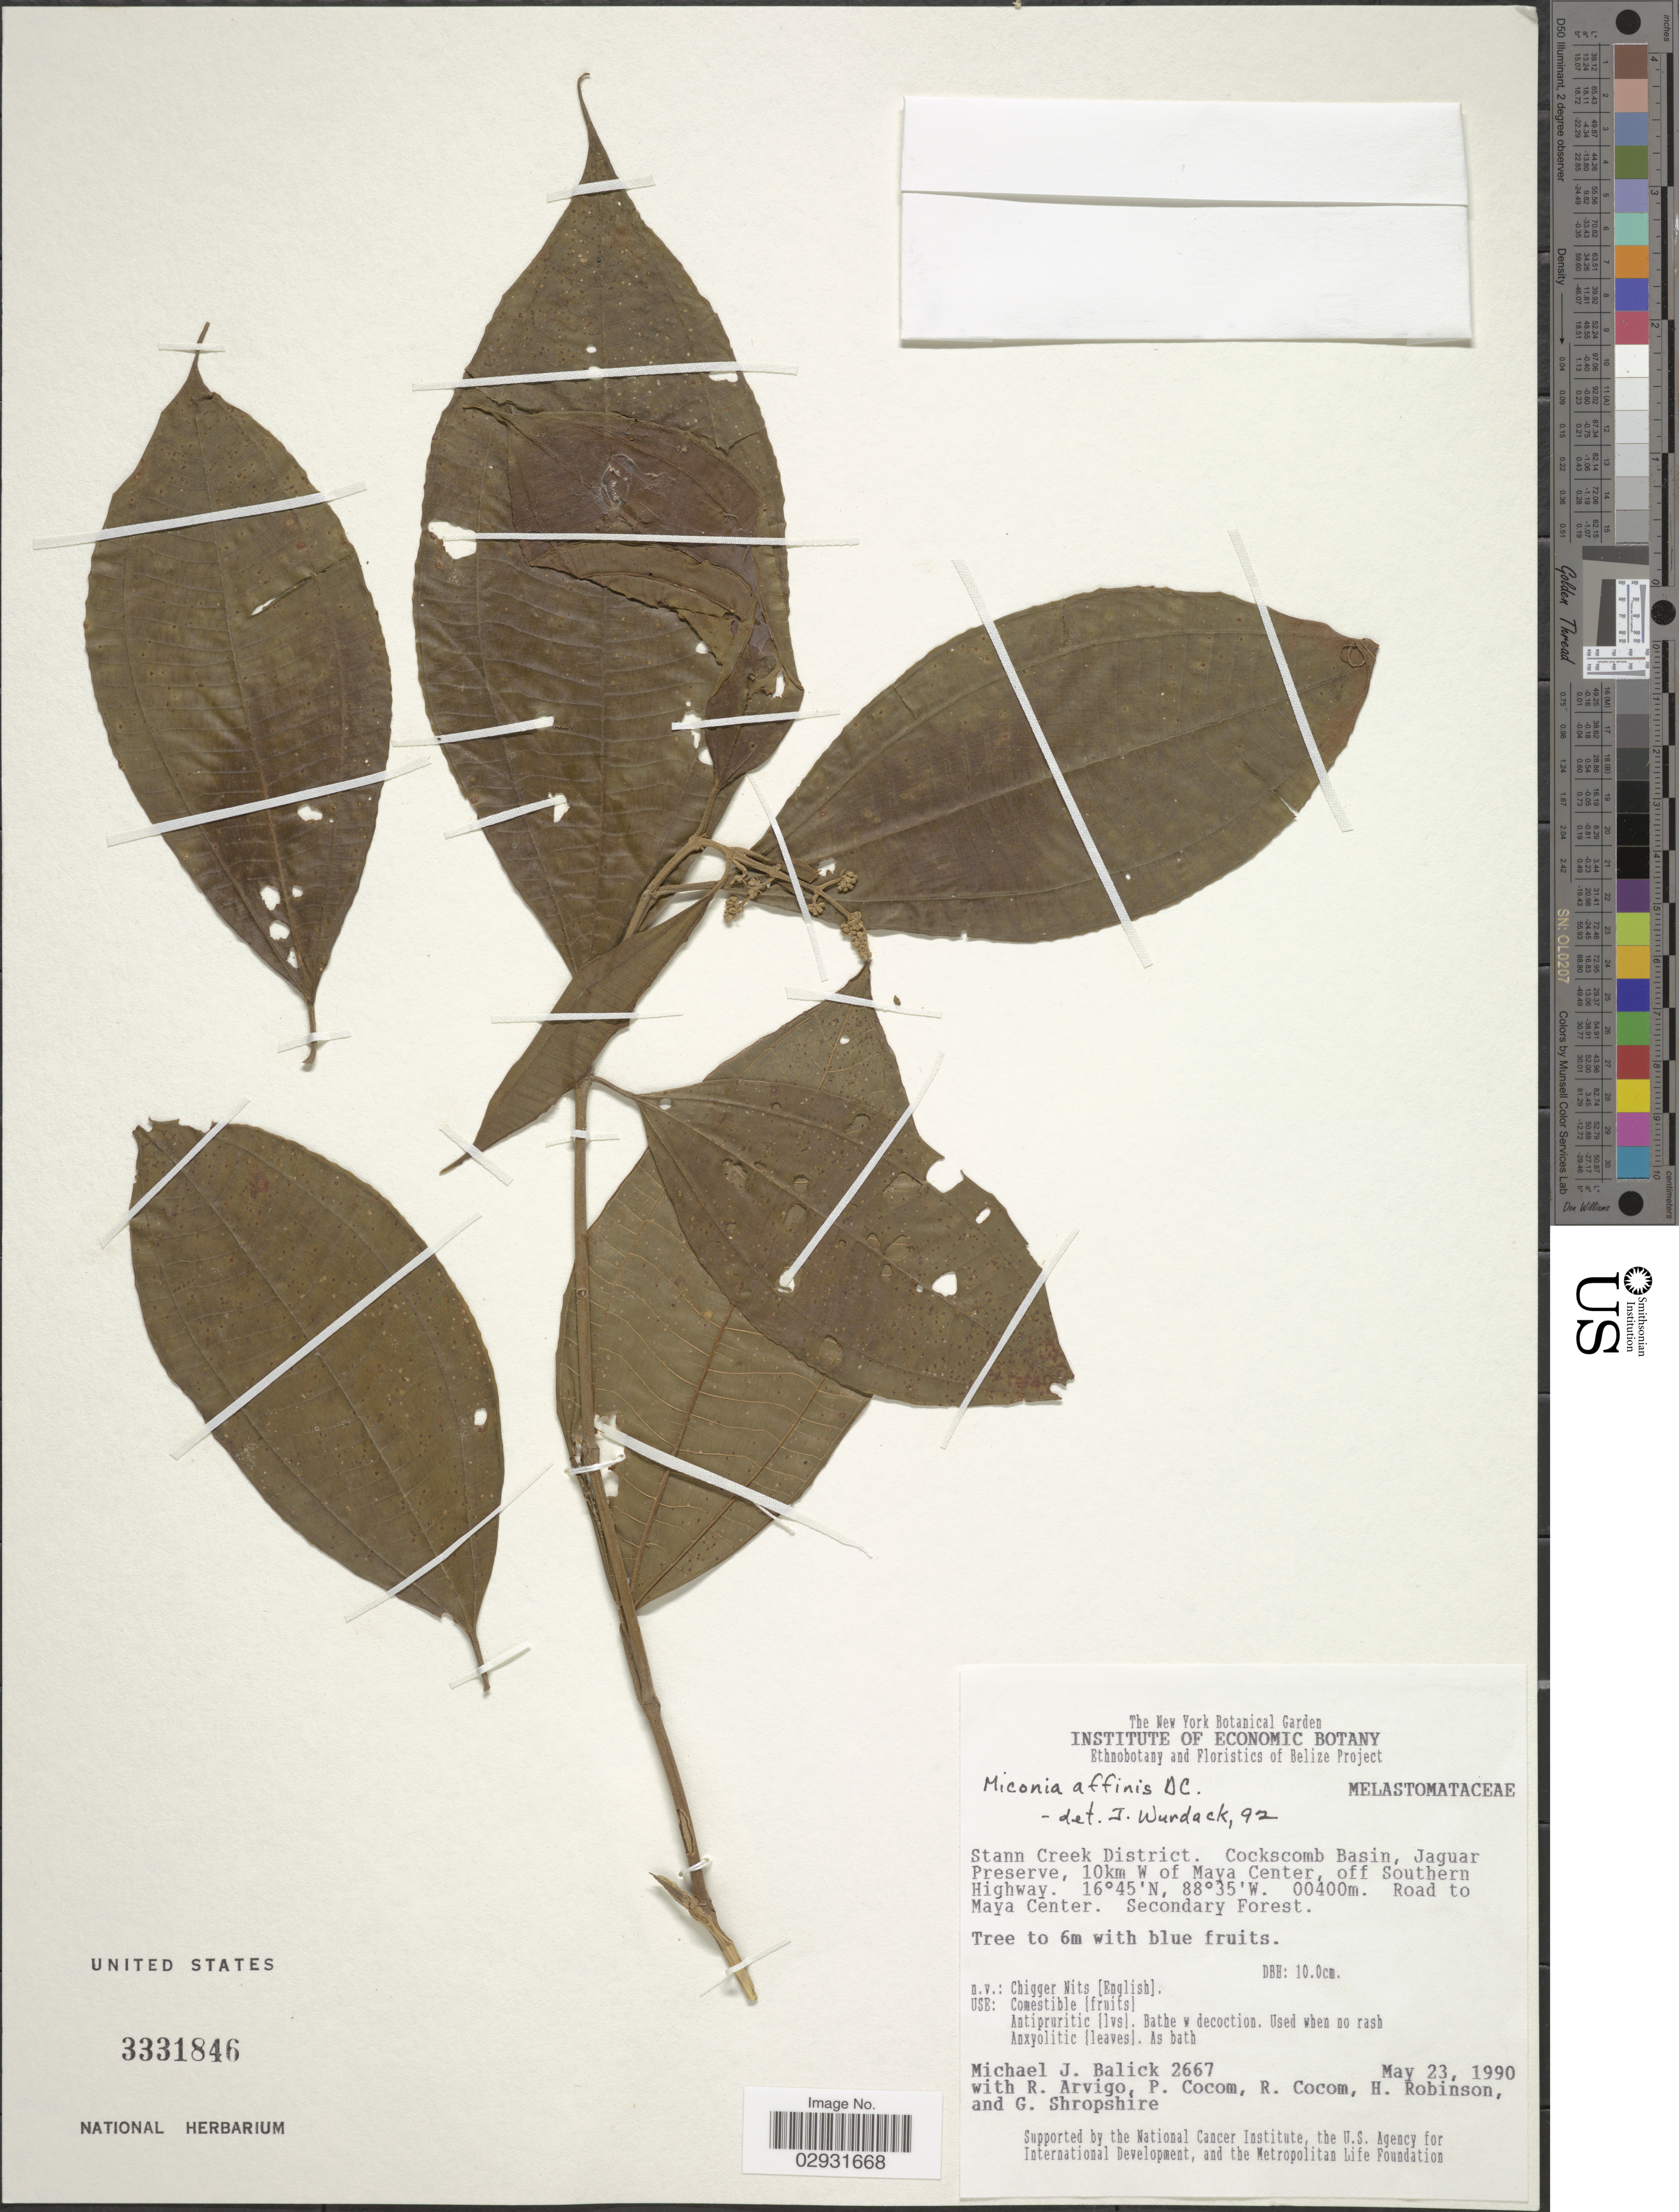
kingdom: Plantae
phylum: Tracheophyta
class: Magnoliopsida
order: Myrtales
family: Melastomataceae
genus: Miconia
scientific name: Miconia affinis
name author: DC.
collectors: M. J. Balick, R. Arvigo, P. Cocom, H. Robinson & G. Shropshire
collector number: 2667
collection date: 1990-05-23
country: Belize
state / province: Stann Creek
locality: Stann Creek District. Cockscomb Basin, Jaguar Preserve, 10km W of Maya Center, off Southern Highway.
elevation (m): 400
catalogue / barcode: US 3331846